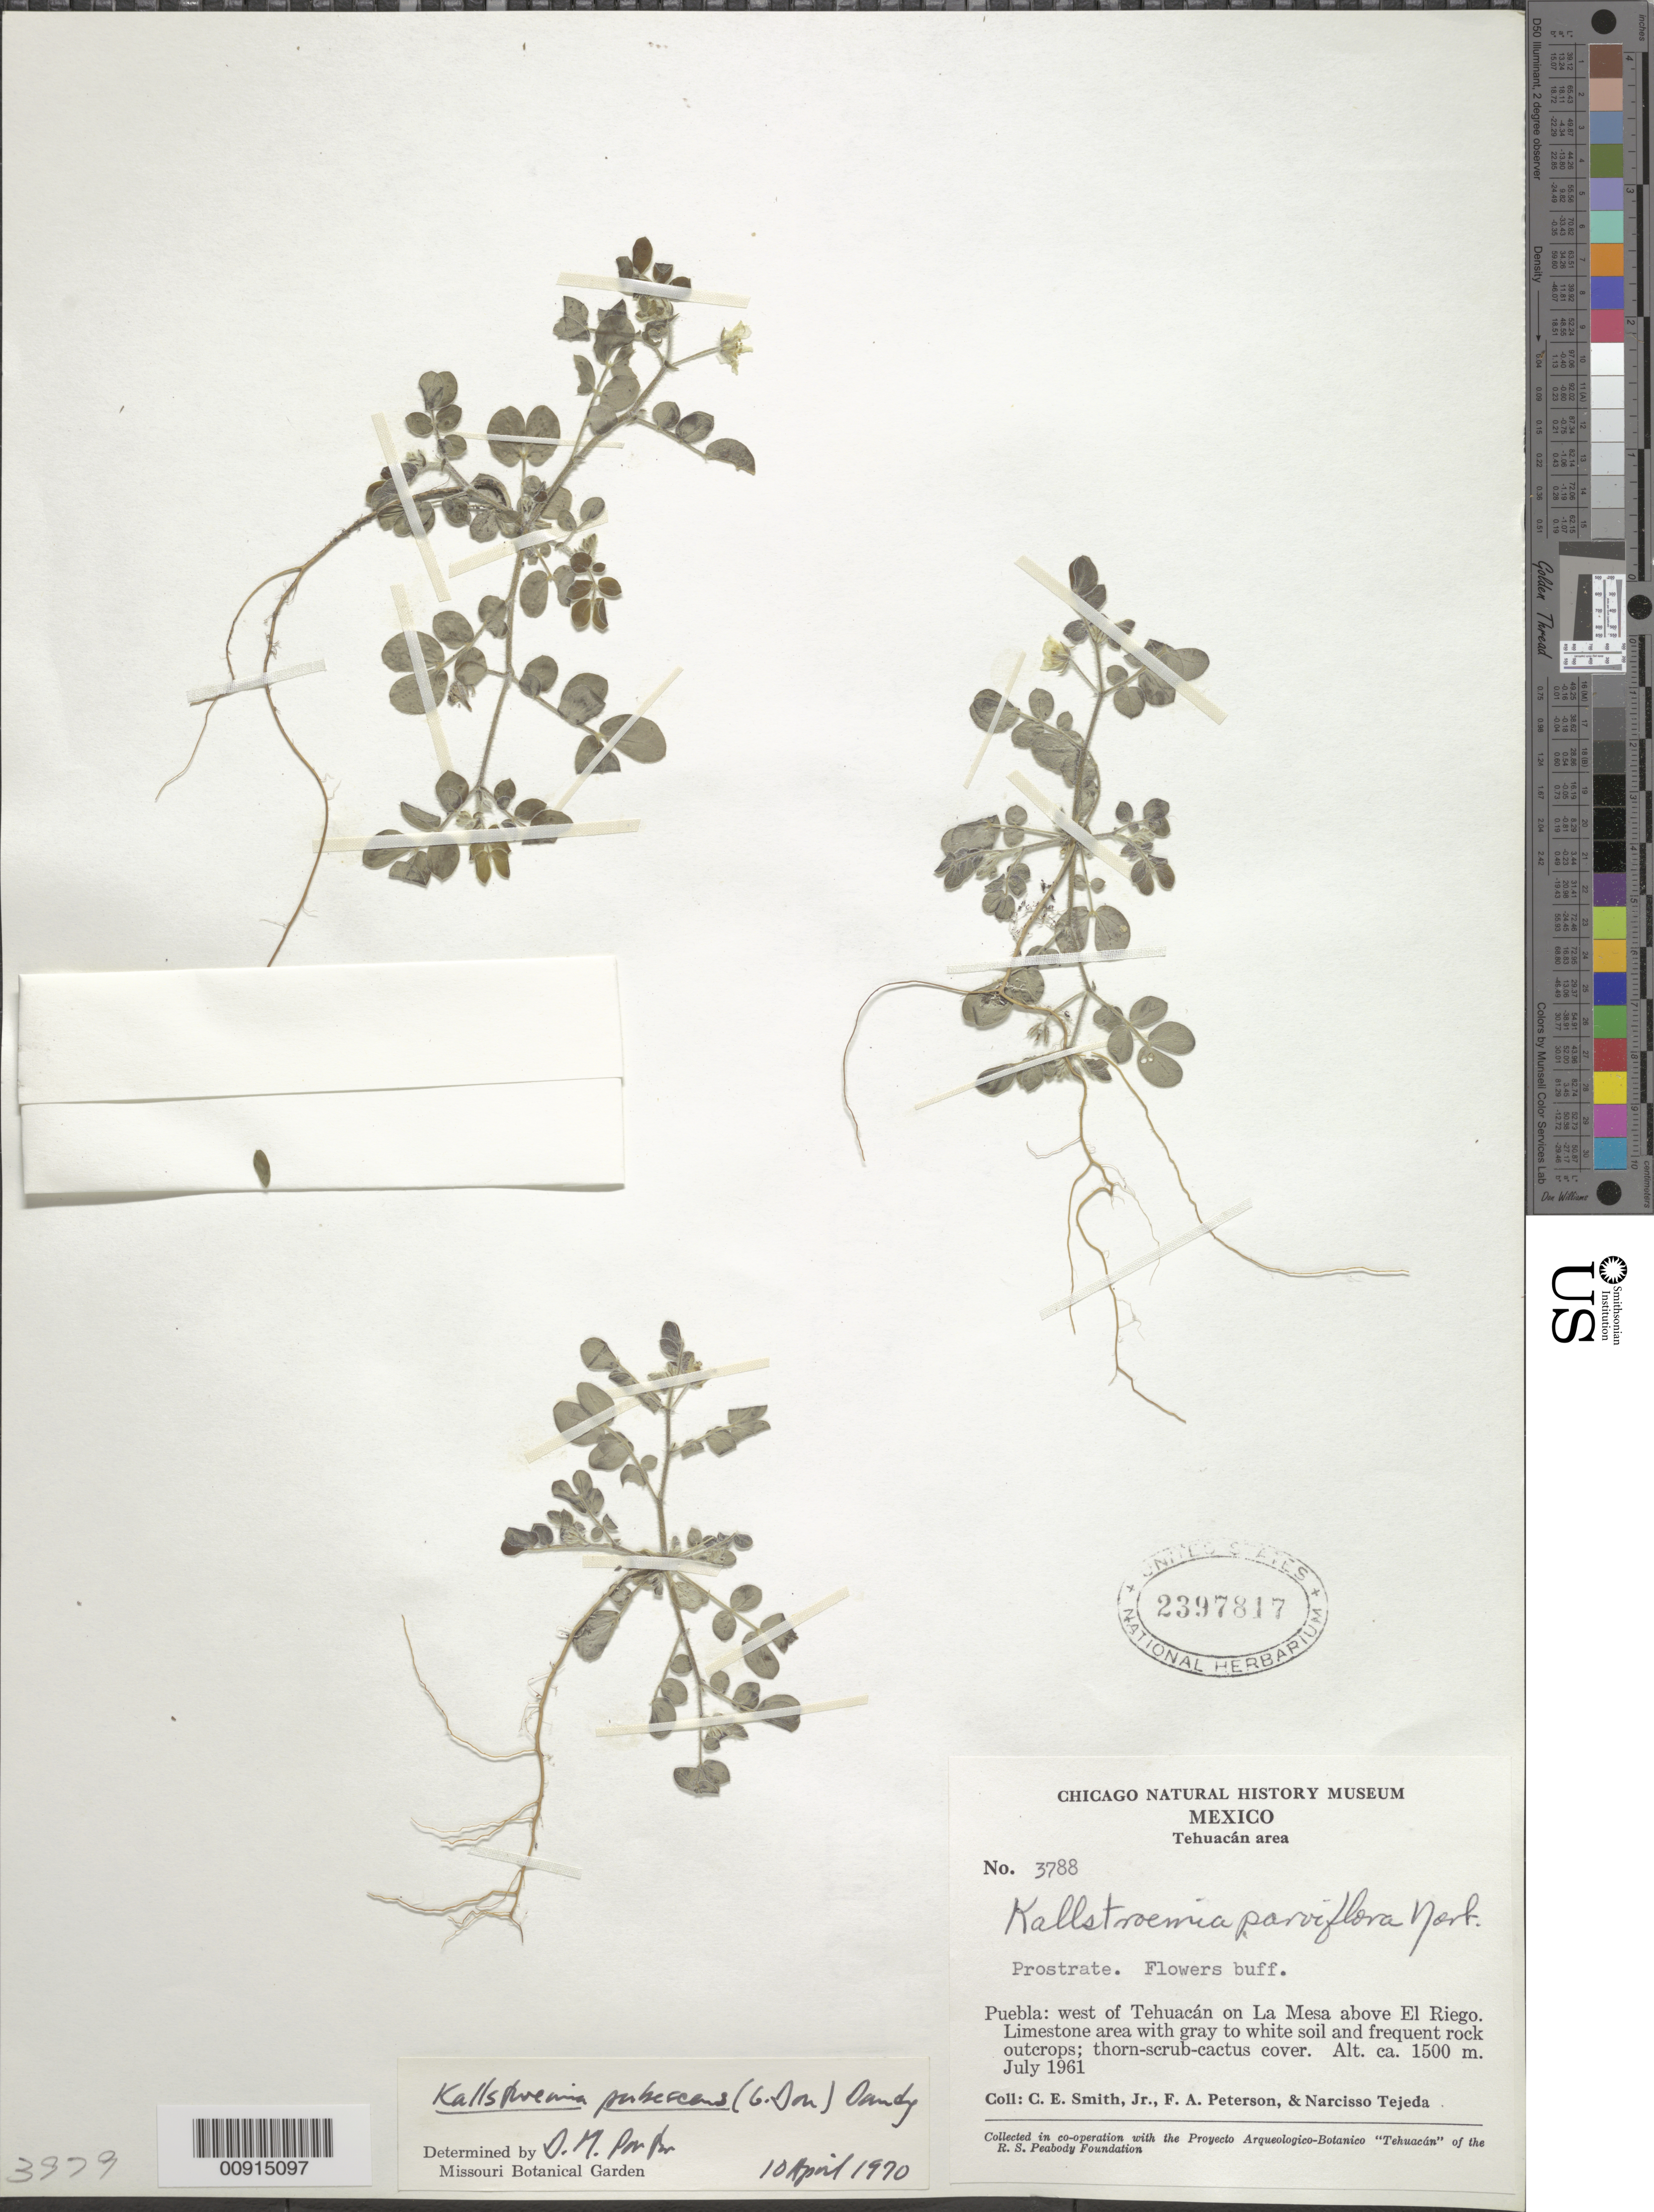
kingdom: Plantae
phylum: Tracheophyta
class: Magnoliopsida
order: Zygophyllales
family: Zygophyllaceae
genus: Kallstroemia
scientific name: Kallstroemia pubescens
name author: (G. Don) Dandy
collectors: C. E. Smith Jr.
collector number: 3788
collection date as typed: Jul 1961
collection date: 1961-07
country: Mexico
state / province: Puebla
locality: Puebla: west of Tehuacán on La Mesa above El Riego.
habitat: Limestone area with gray to white soil and frequent rock outcrops; thorn-scrub-cactus cover.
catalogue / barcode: US 2397817